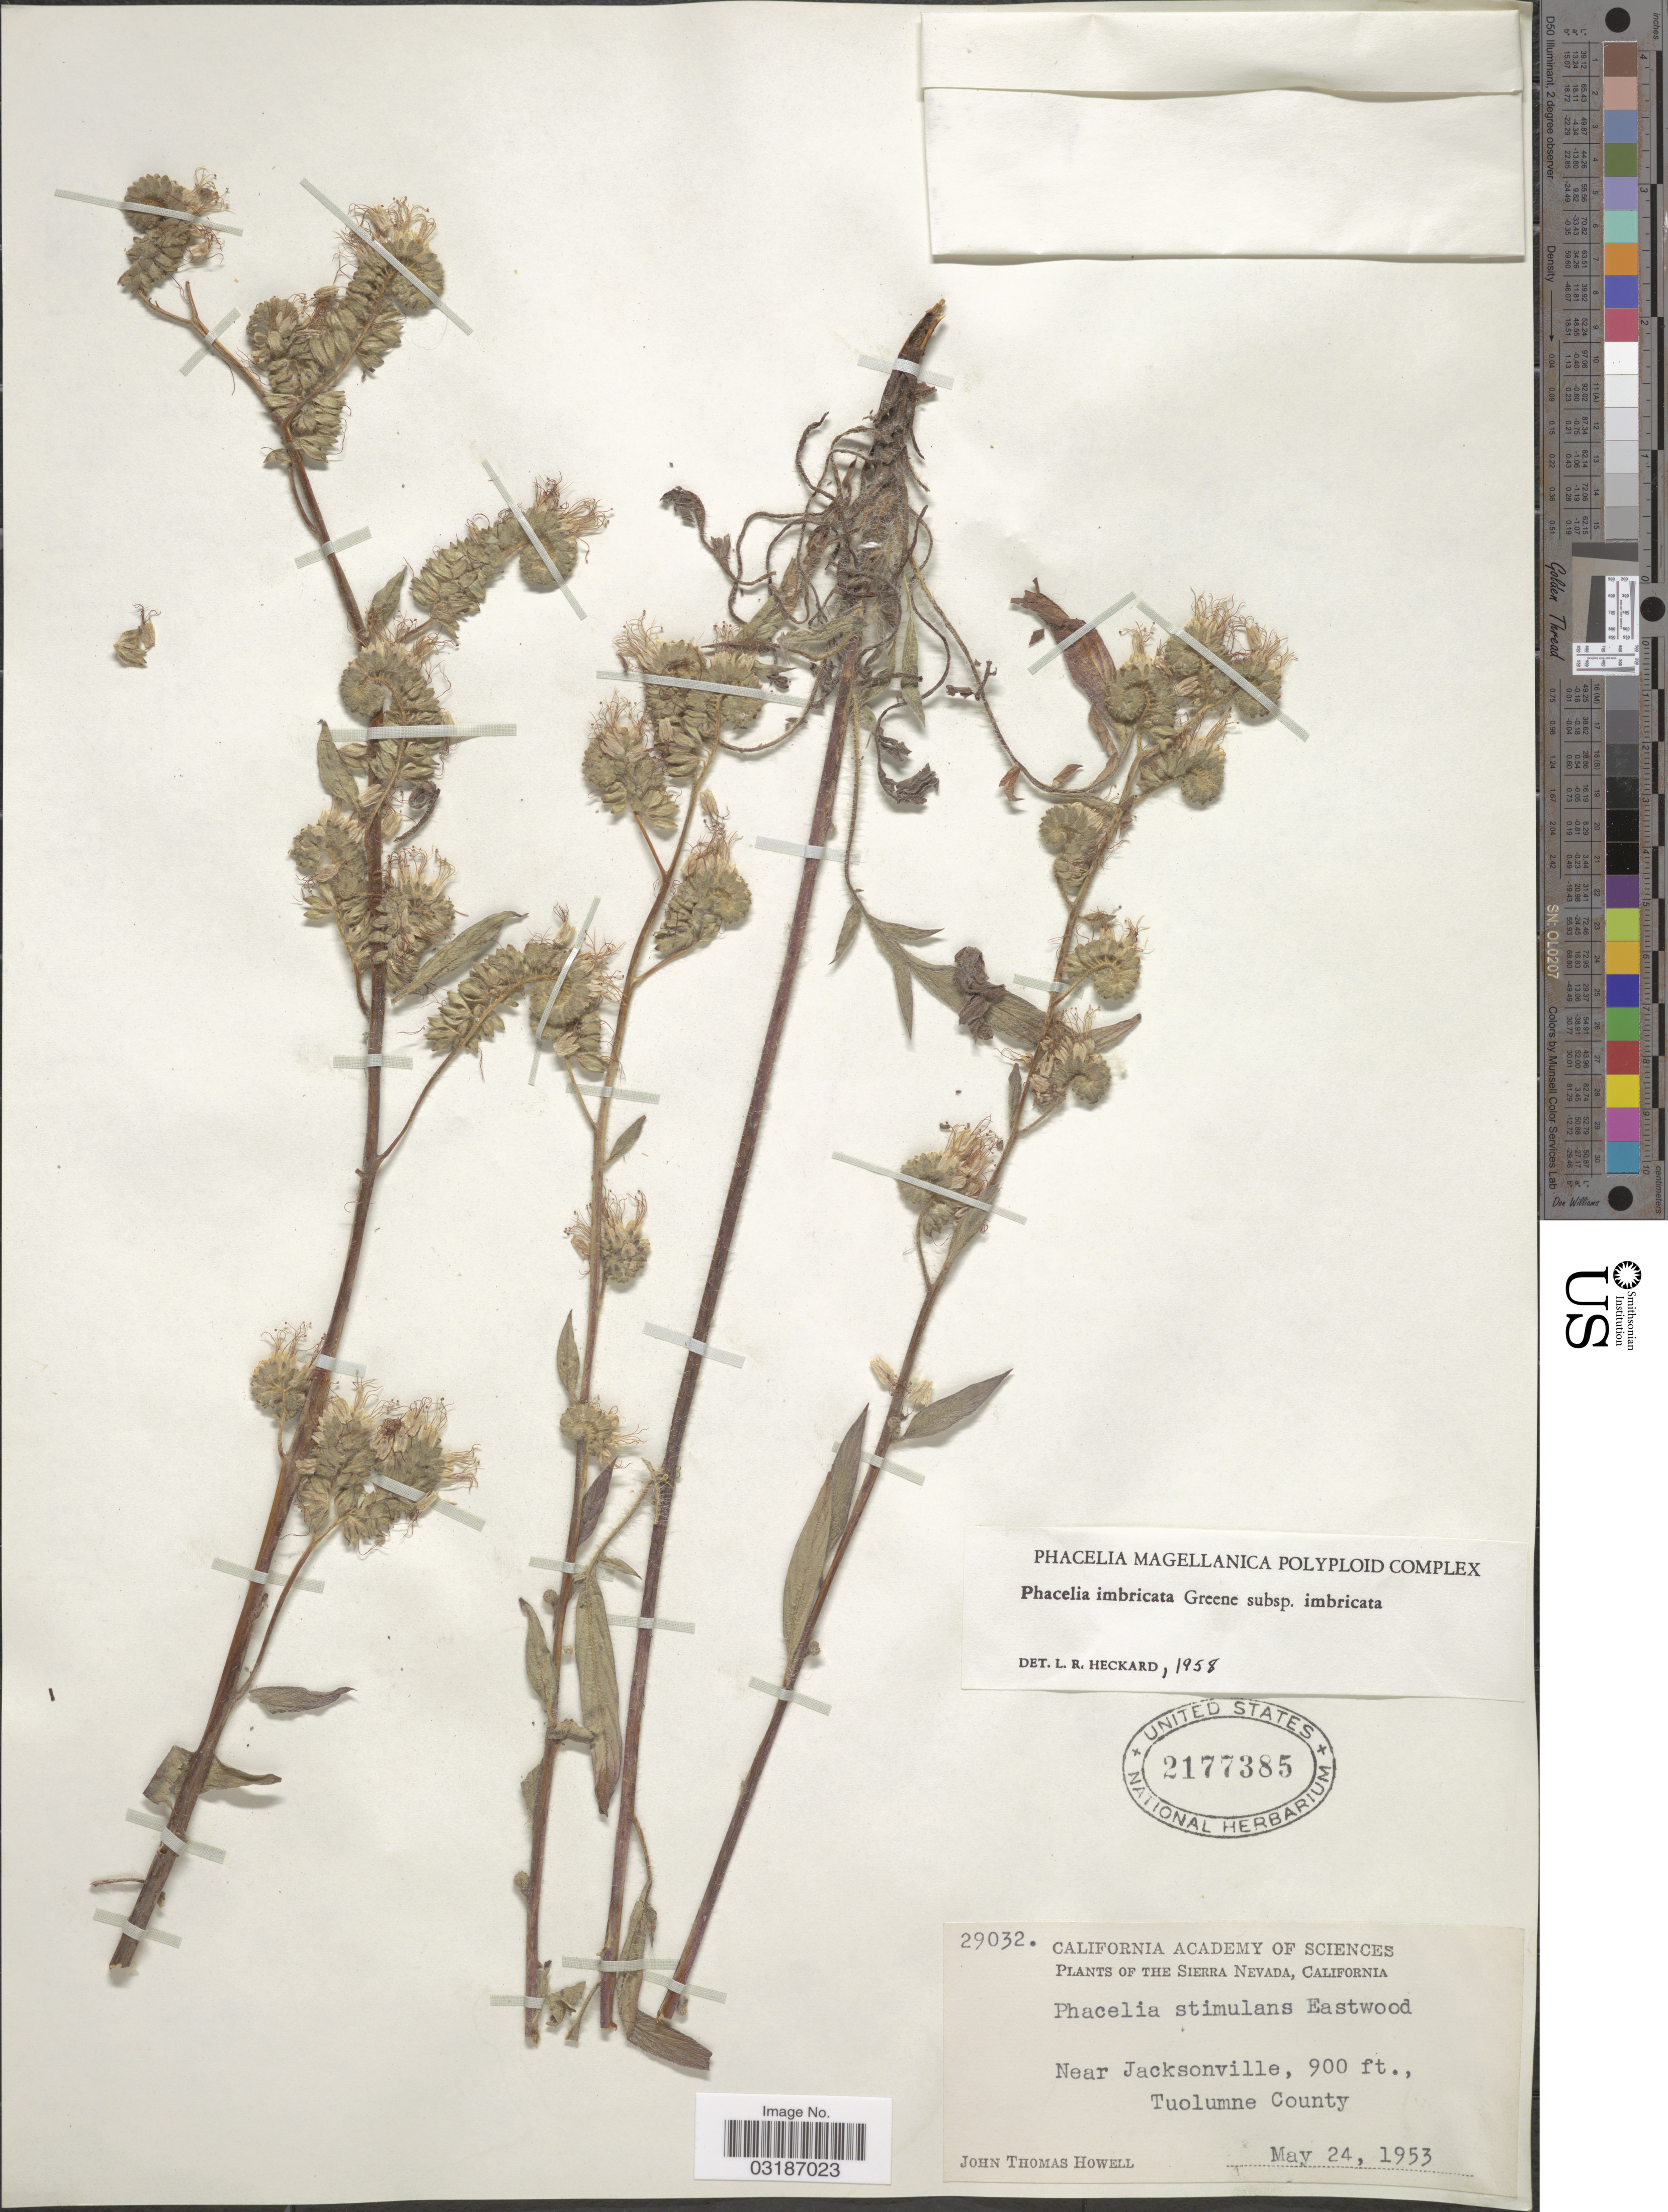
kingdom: Plantae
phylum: Tracheophyta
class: Magnoliopsida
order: Boraginales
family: Hydrophyllaceae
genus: Phacelia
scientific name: Phacelia imbricata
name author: Greene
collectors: J. T. Howell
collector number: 29032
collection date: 1953-05-24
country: United States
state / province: California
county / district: Tuolumne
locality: Sierra Nevada. Near Jacksonville, Tuolumne County.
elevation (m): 274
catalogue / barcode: US 2177385